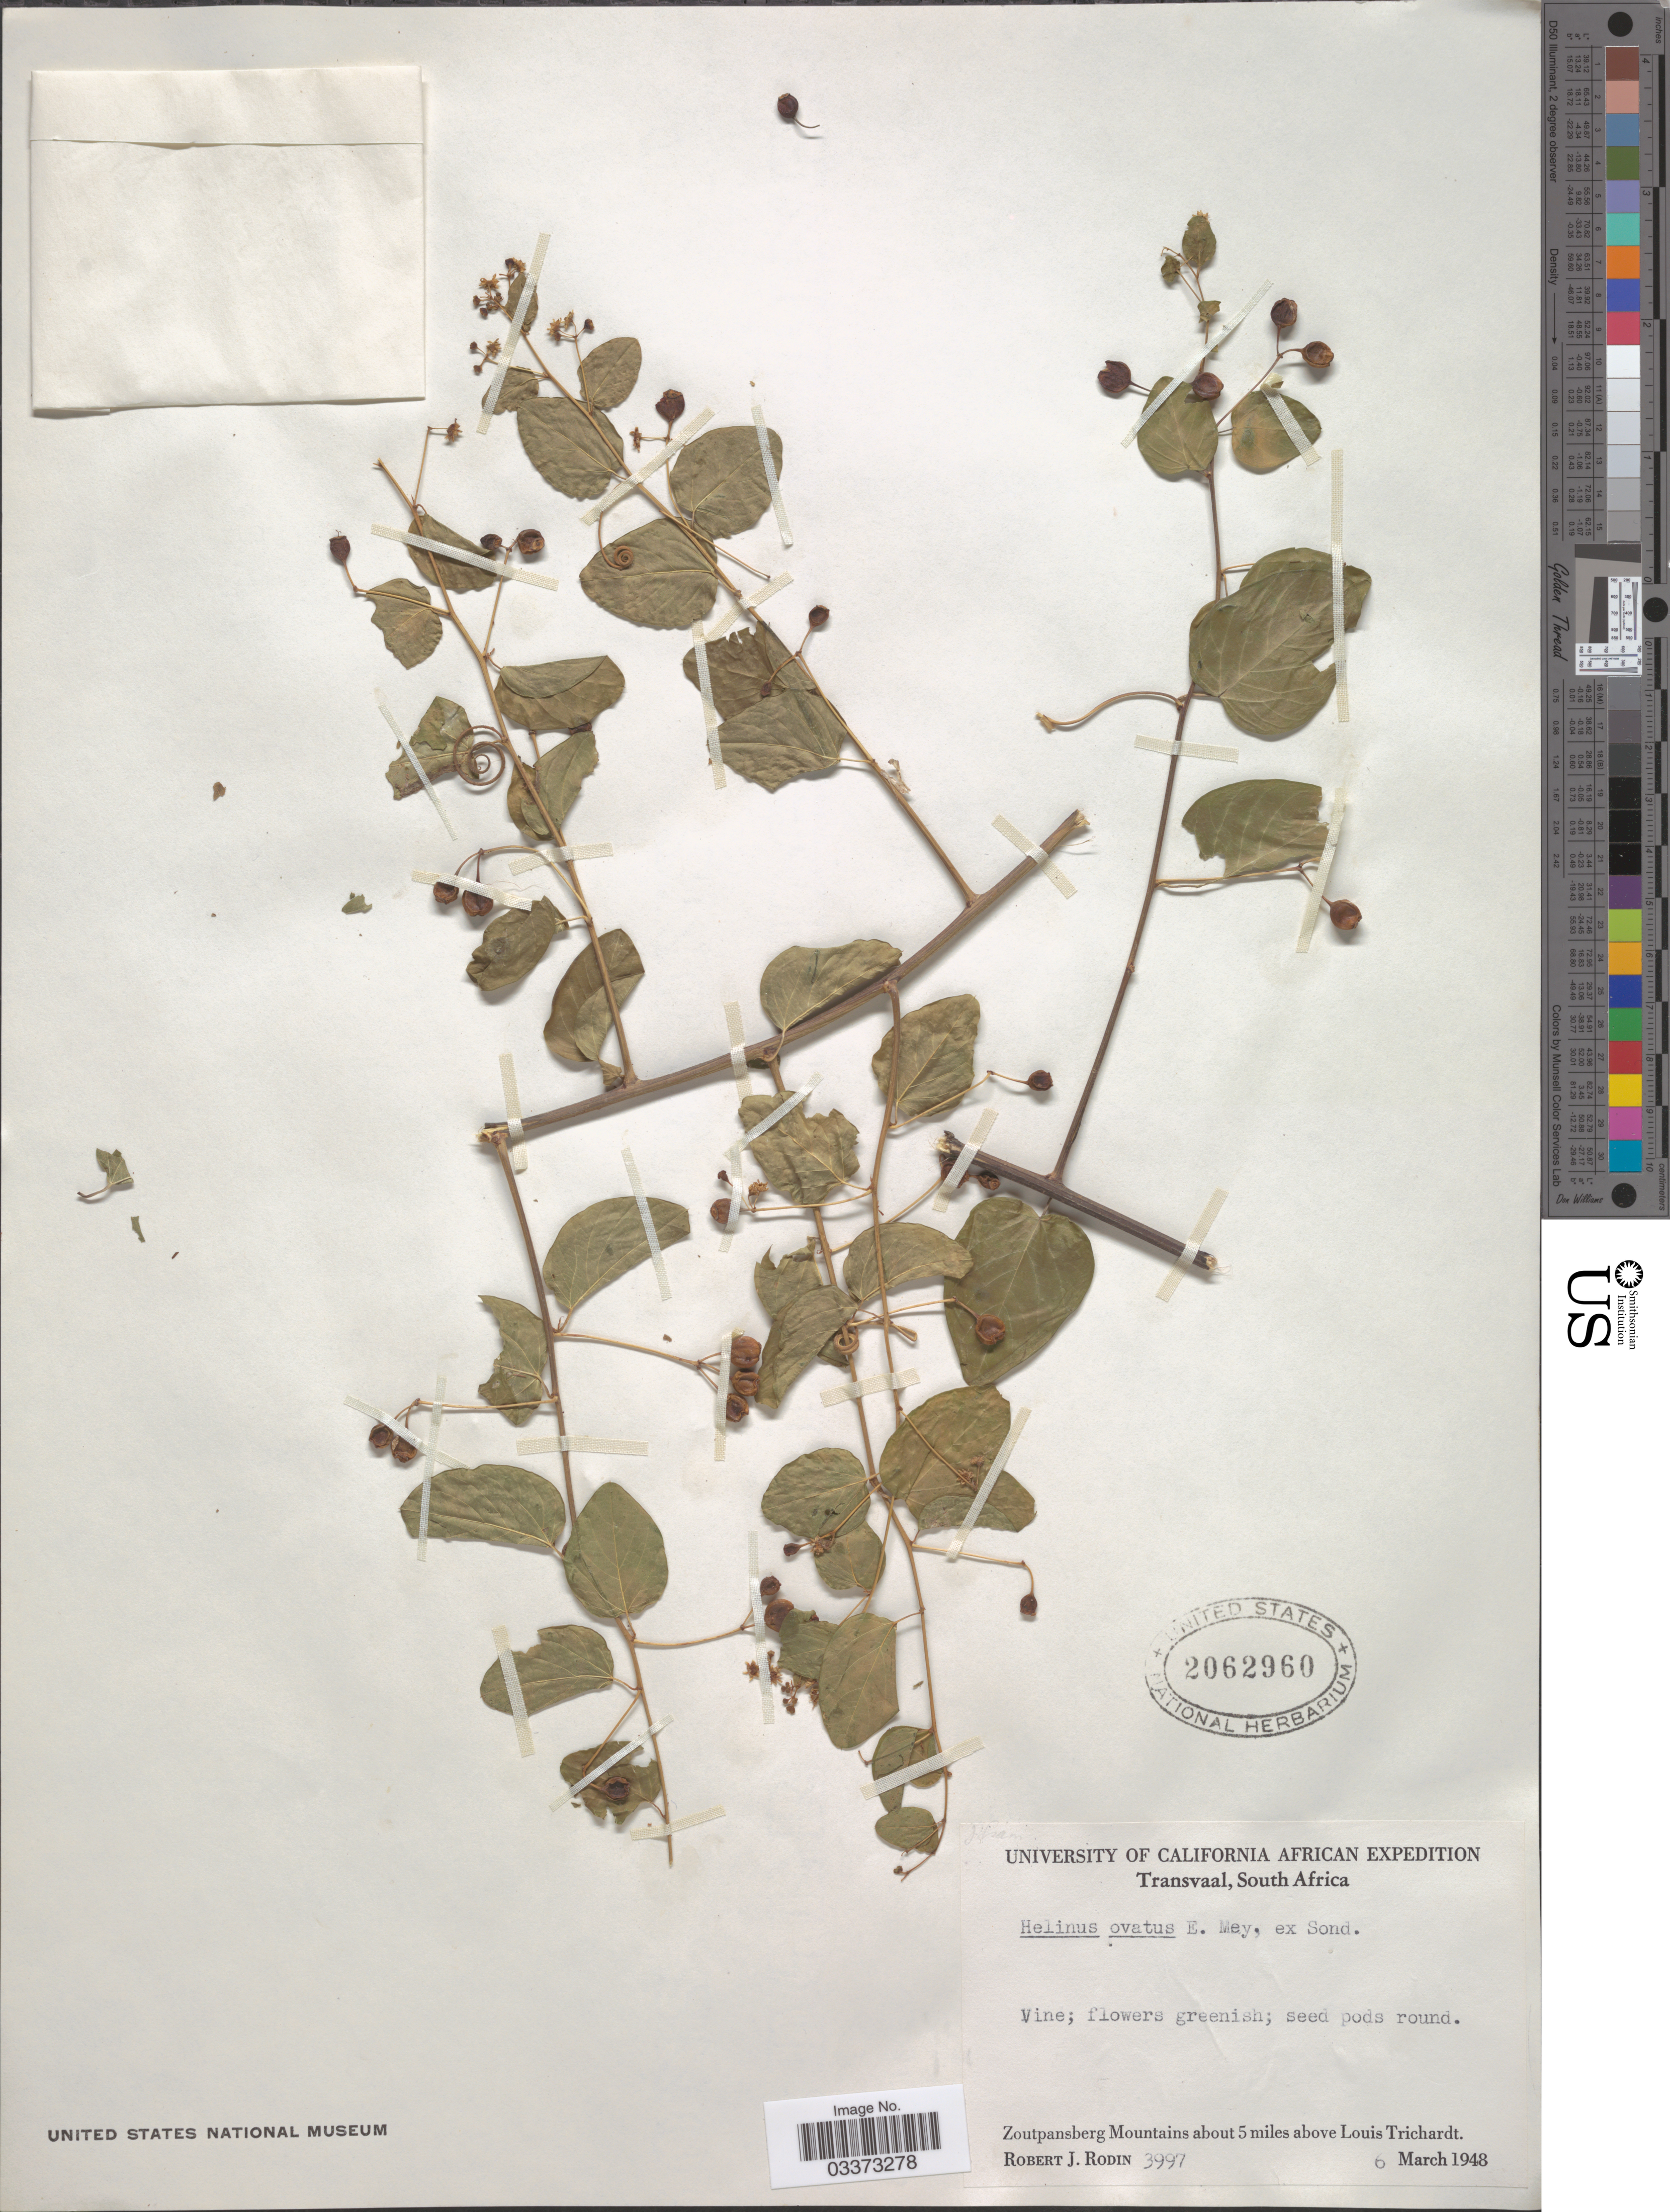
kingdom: Plantae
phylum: Tracheophyta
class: Magnoliopsida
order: Rosales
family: Rhamnaceae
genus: Helinus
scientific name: Helinus ovatus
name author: E. Mey. ex Sond.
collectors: R. J. Rodin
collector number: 3997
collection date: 1948-03-06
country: South Africa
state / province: Limpopo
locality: Transvaal. Zoutpansberg Mountains about 5 miles above Louis Trichardt.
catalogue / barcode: US 2062960